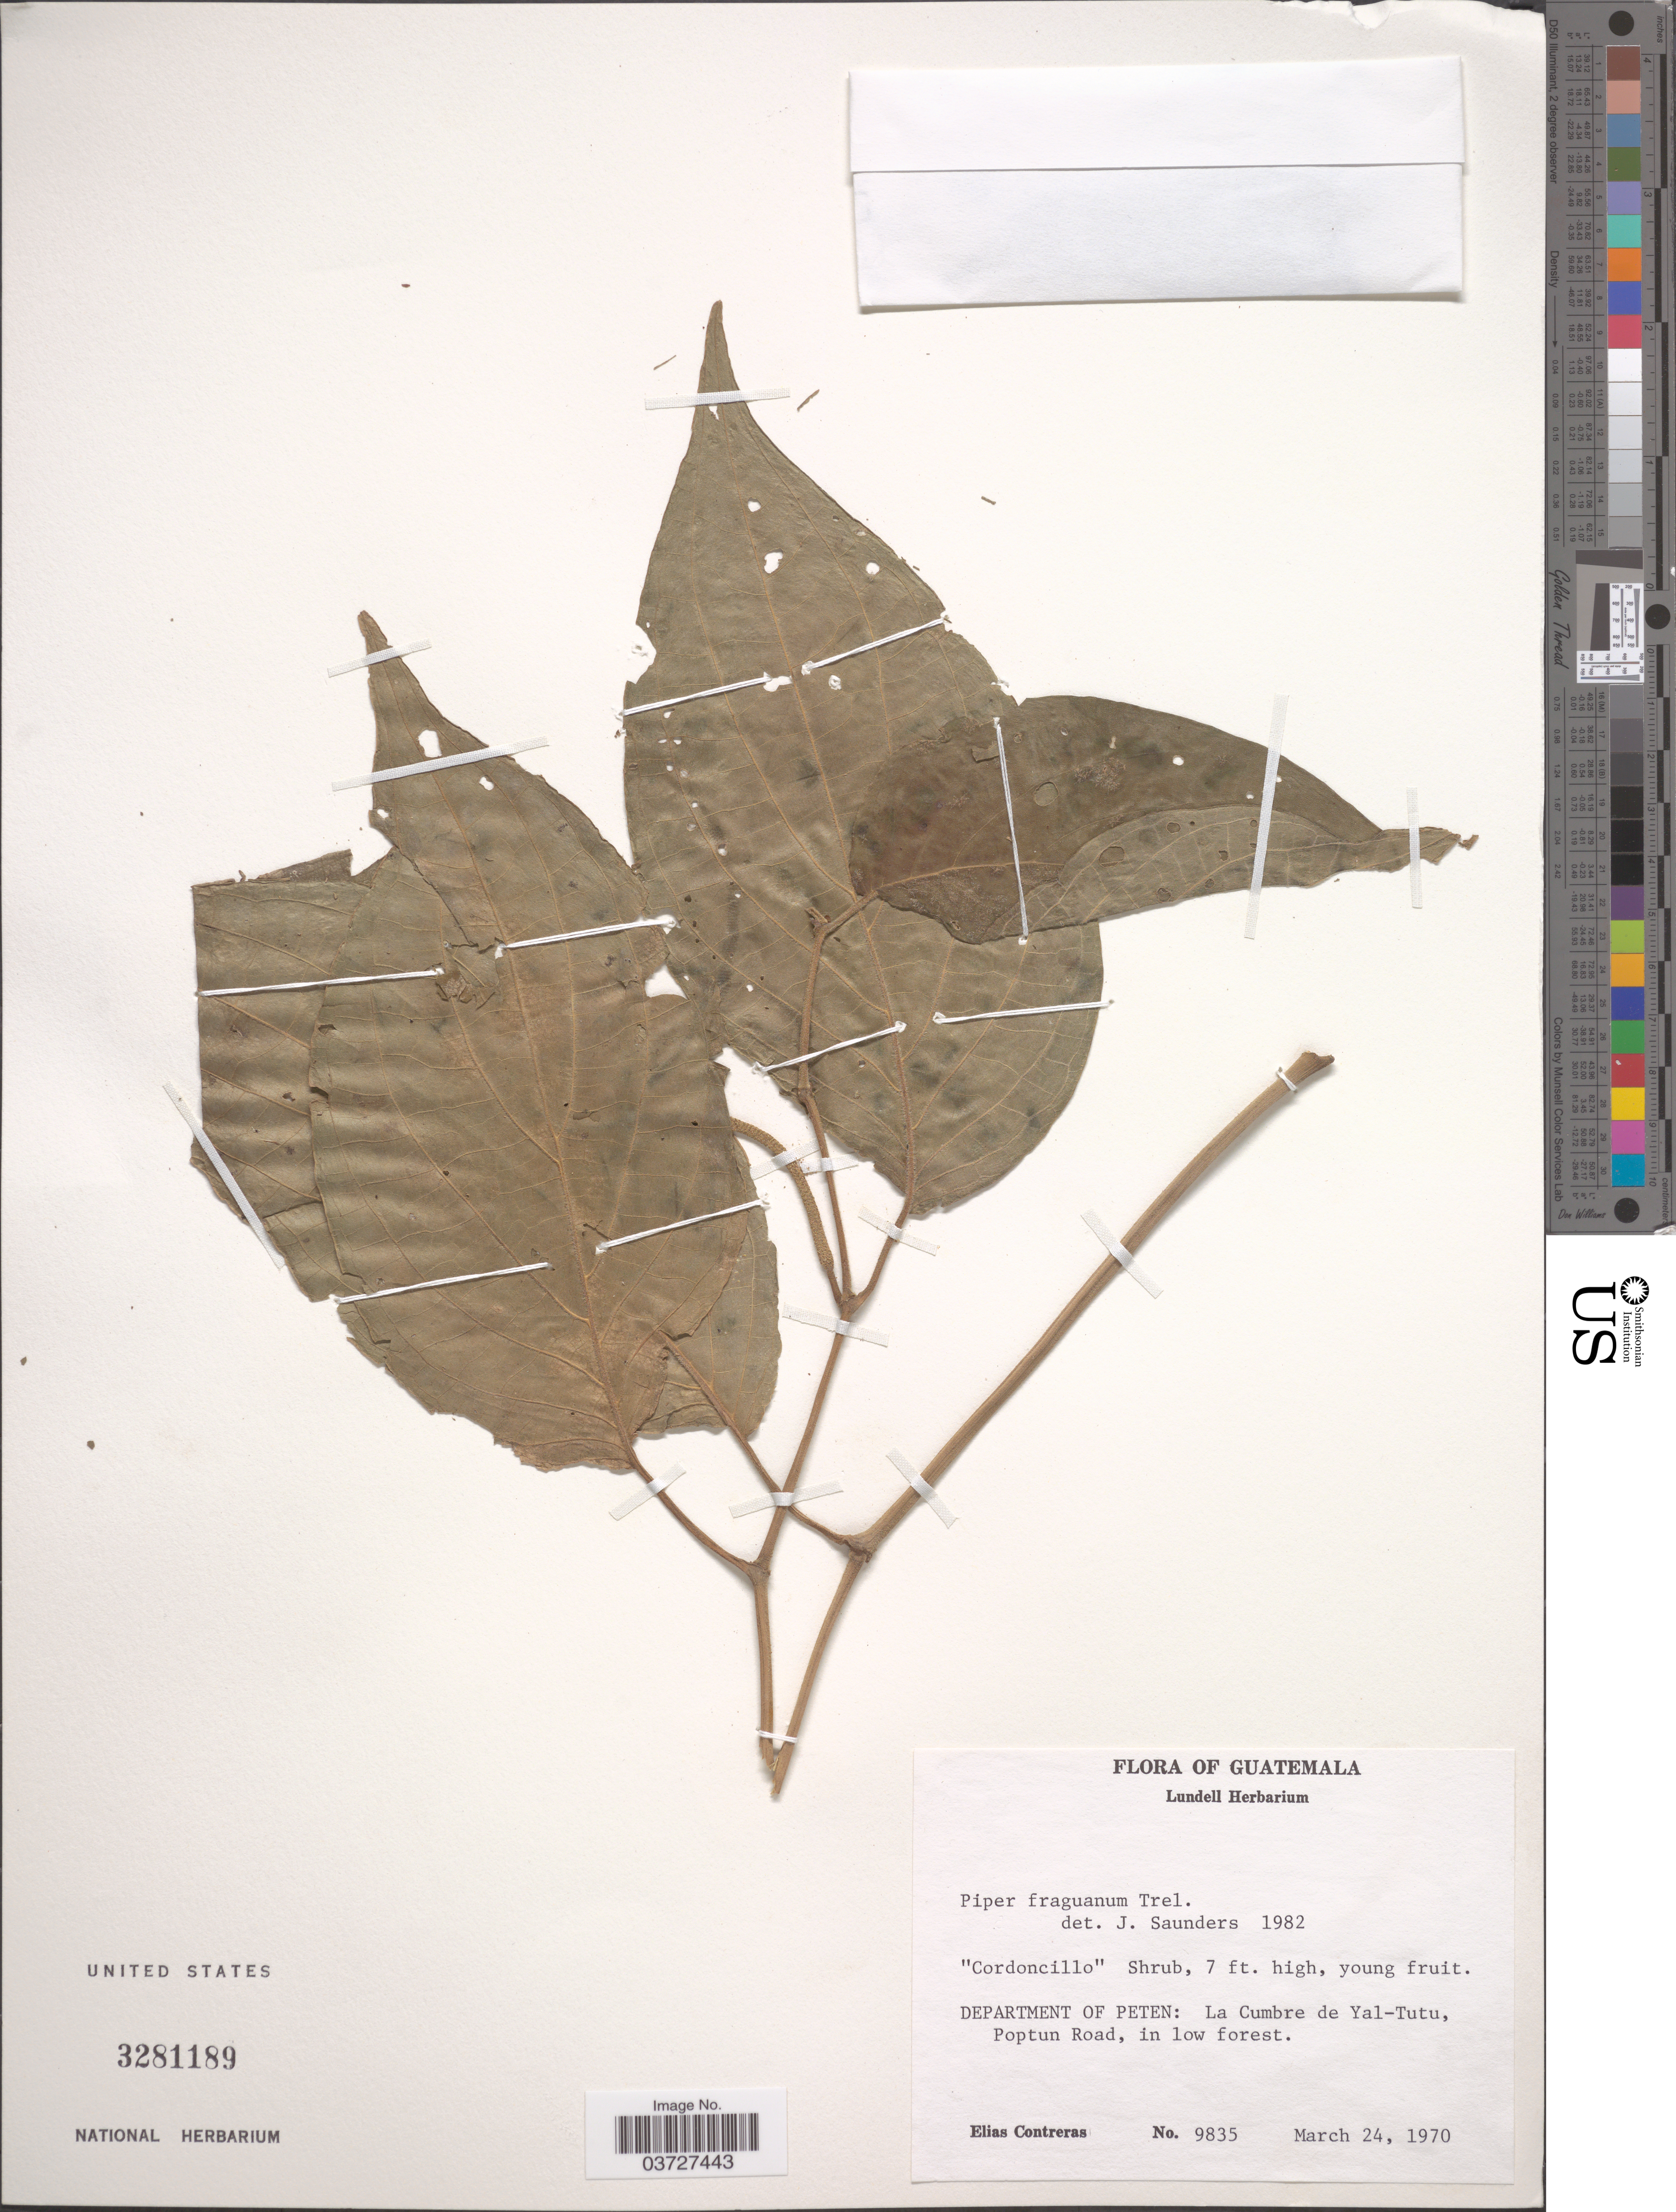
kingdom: Plantae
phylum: Tracheophyta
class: Magnoliopsida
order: Piperales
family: Piperaceae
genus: Piper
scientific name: Piper fraguanum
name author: Trel.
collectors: E. Contreras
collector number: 9835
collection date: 1970-03-24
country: Guatemala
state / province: El Peten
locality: Department of Peten: La Cumbre de Yal-Tutu, Poptun Road, in low forest.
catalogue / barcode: US 3281189